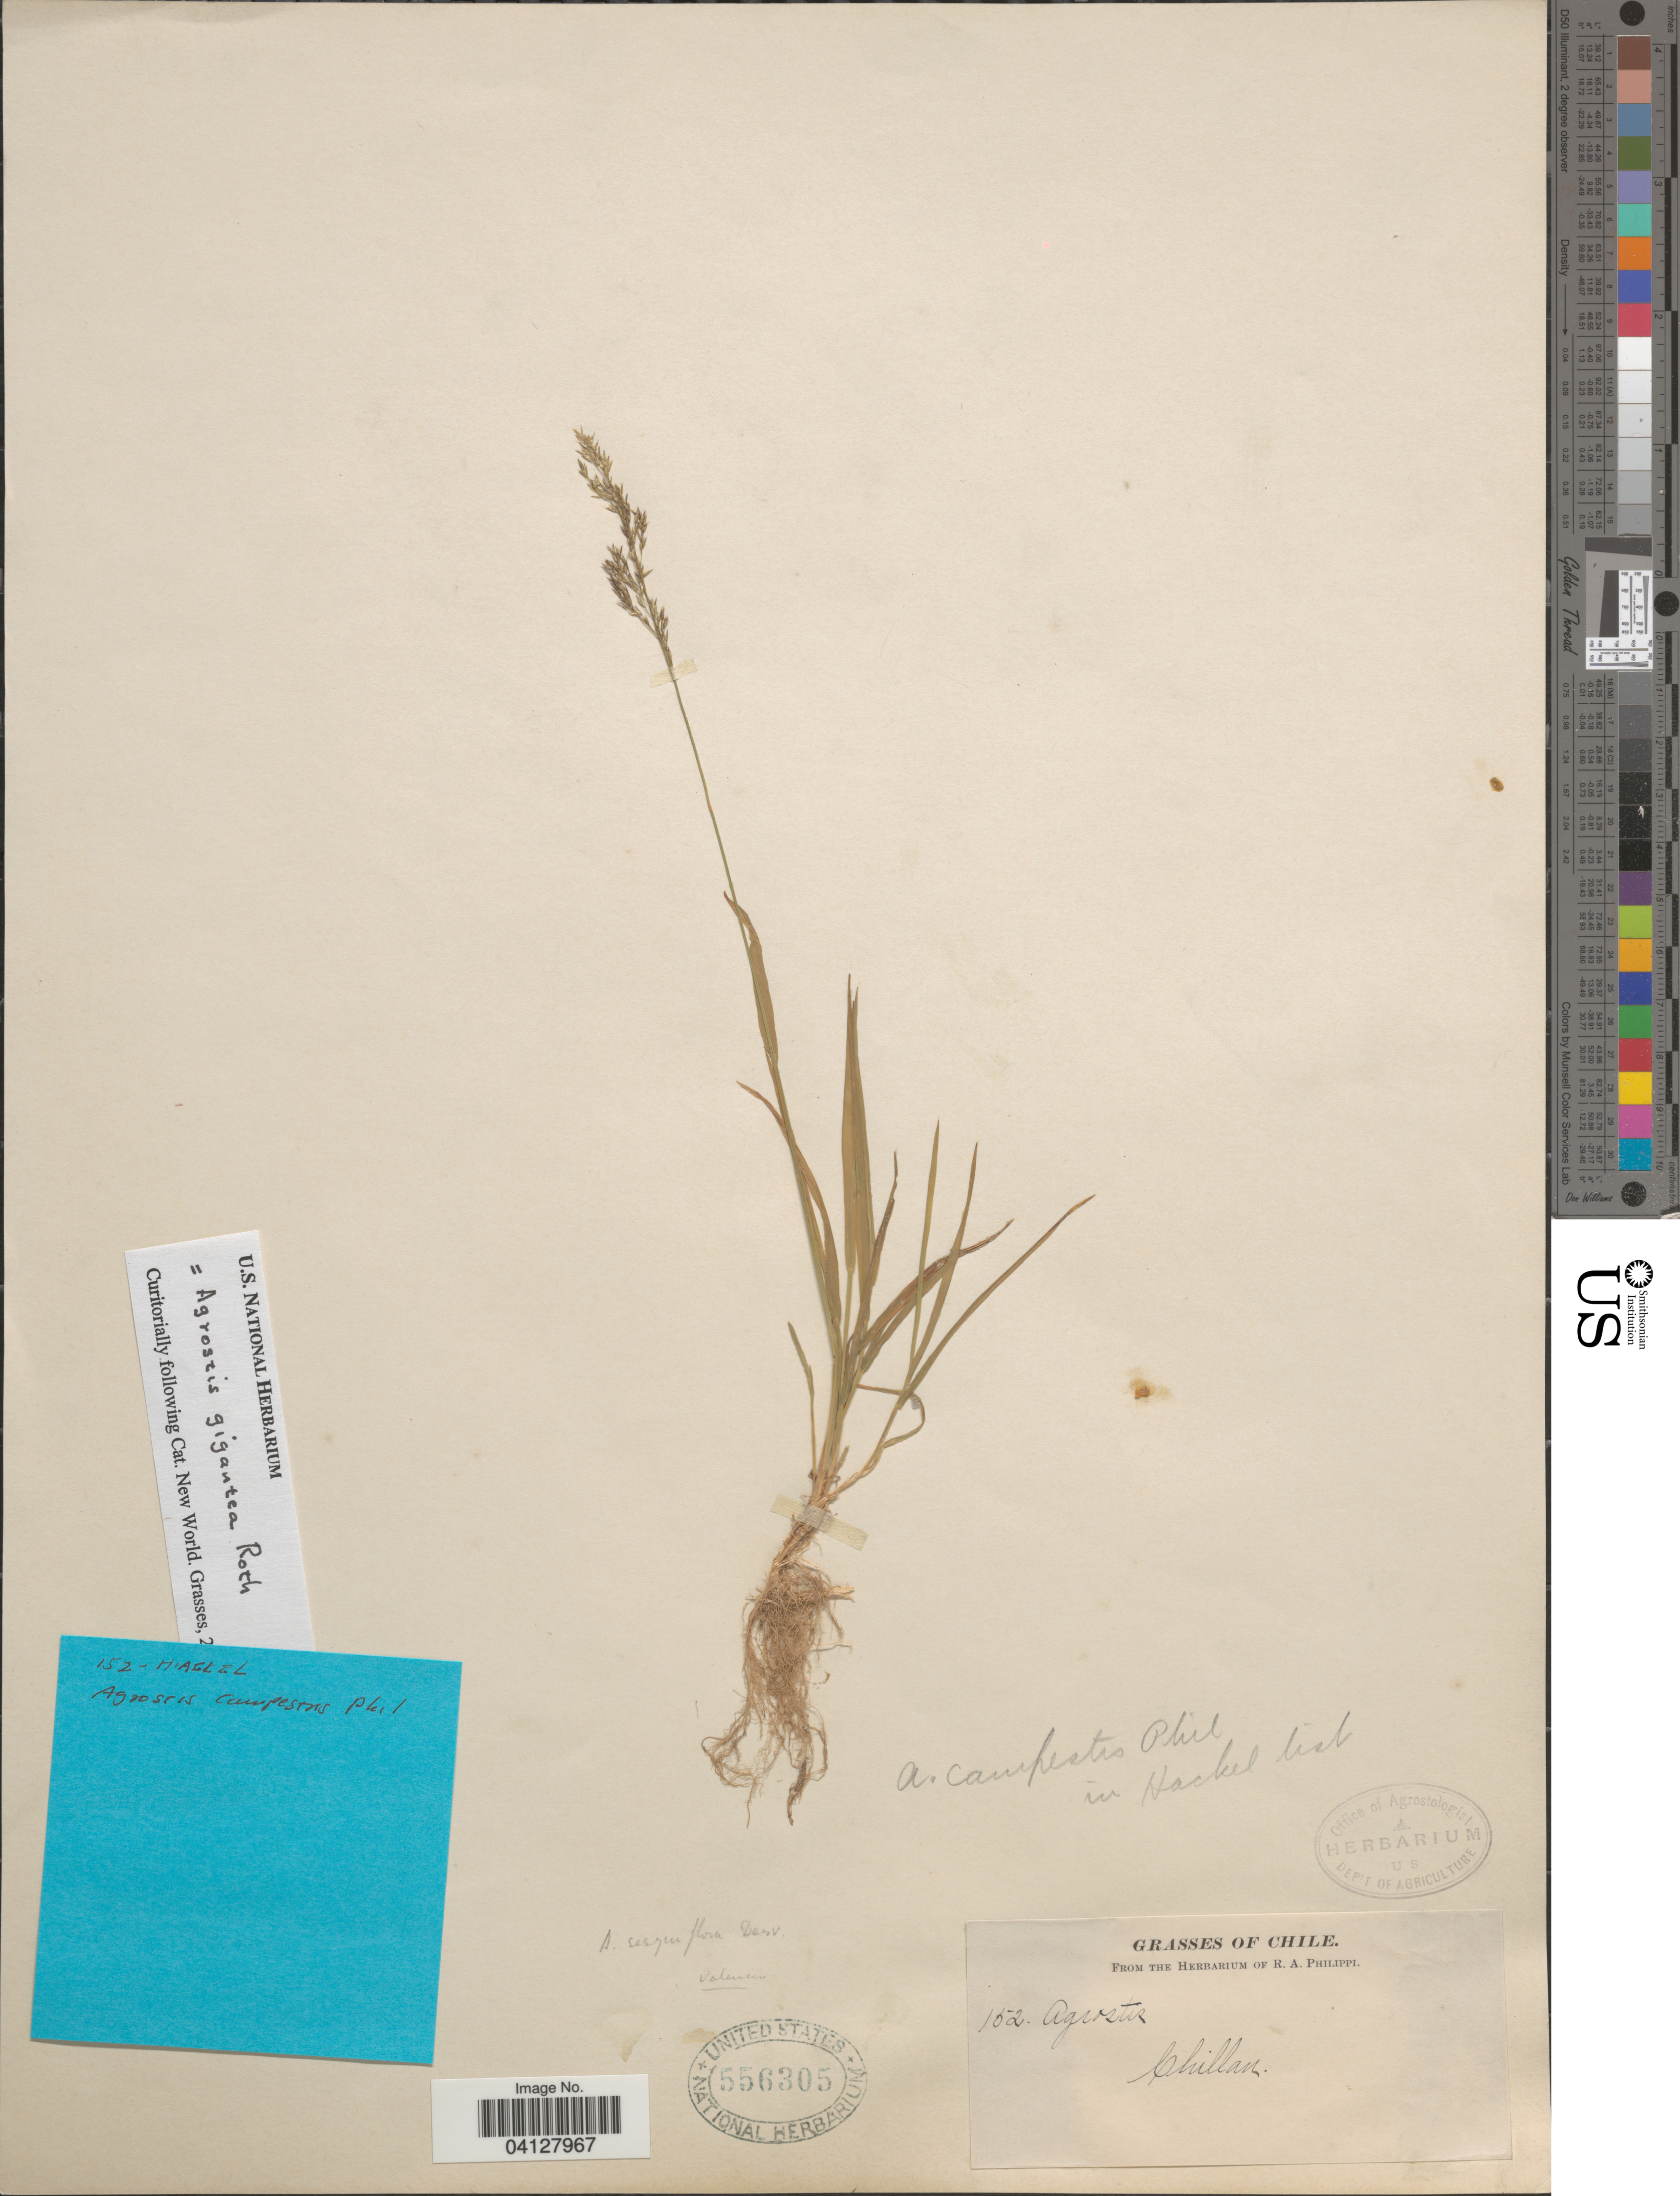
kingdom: Plantae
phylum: Tracheophyta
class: Liliopsida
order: Poales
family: Poaceae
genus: Agrostis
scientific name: Agrostis gigantea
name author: Roth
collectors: ex. herb. R.A. Philippi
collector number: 152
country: Chile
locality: Chillan.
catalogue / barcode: US 556305